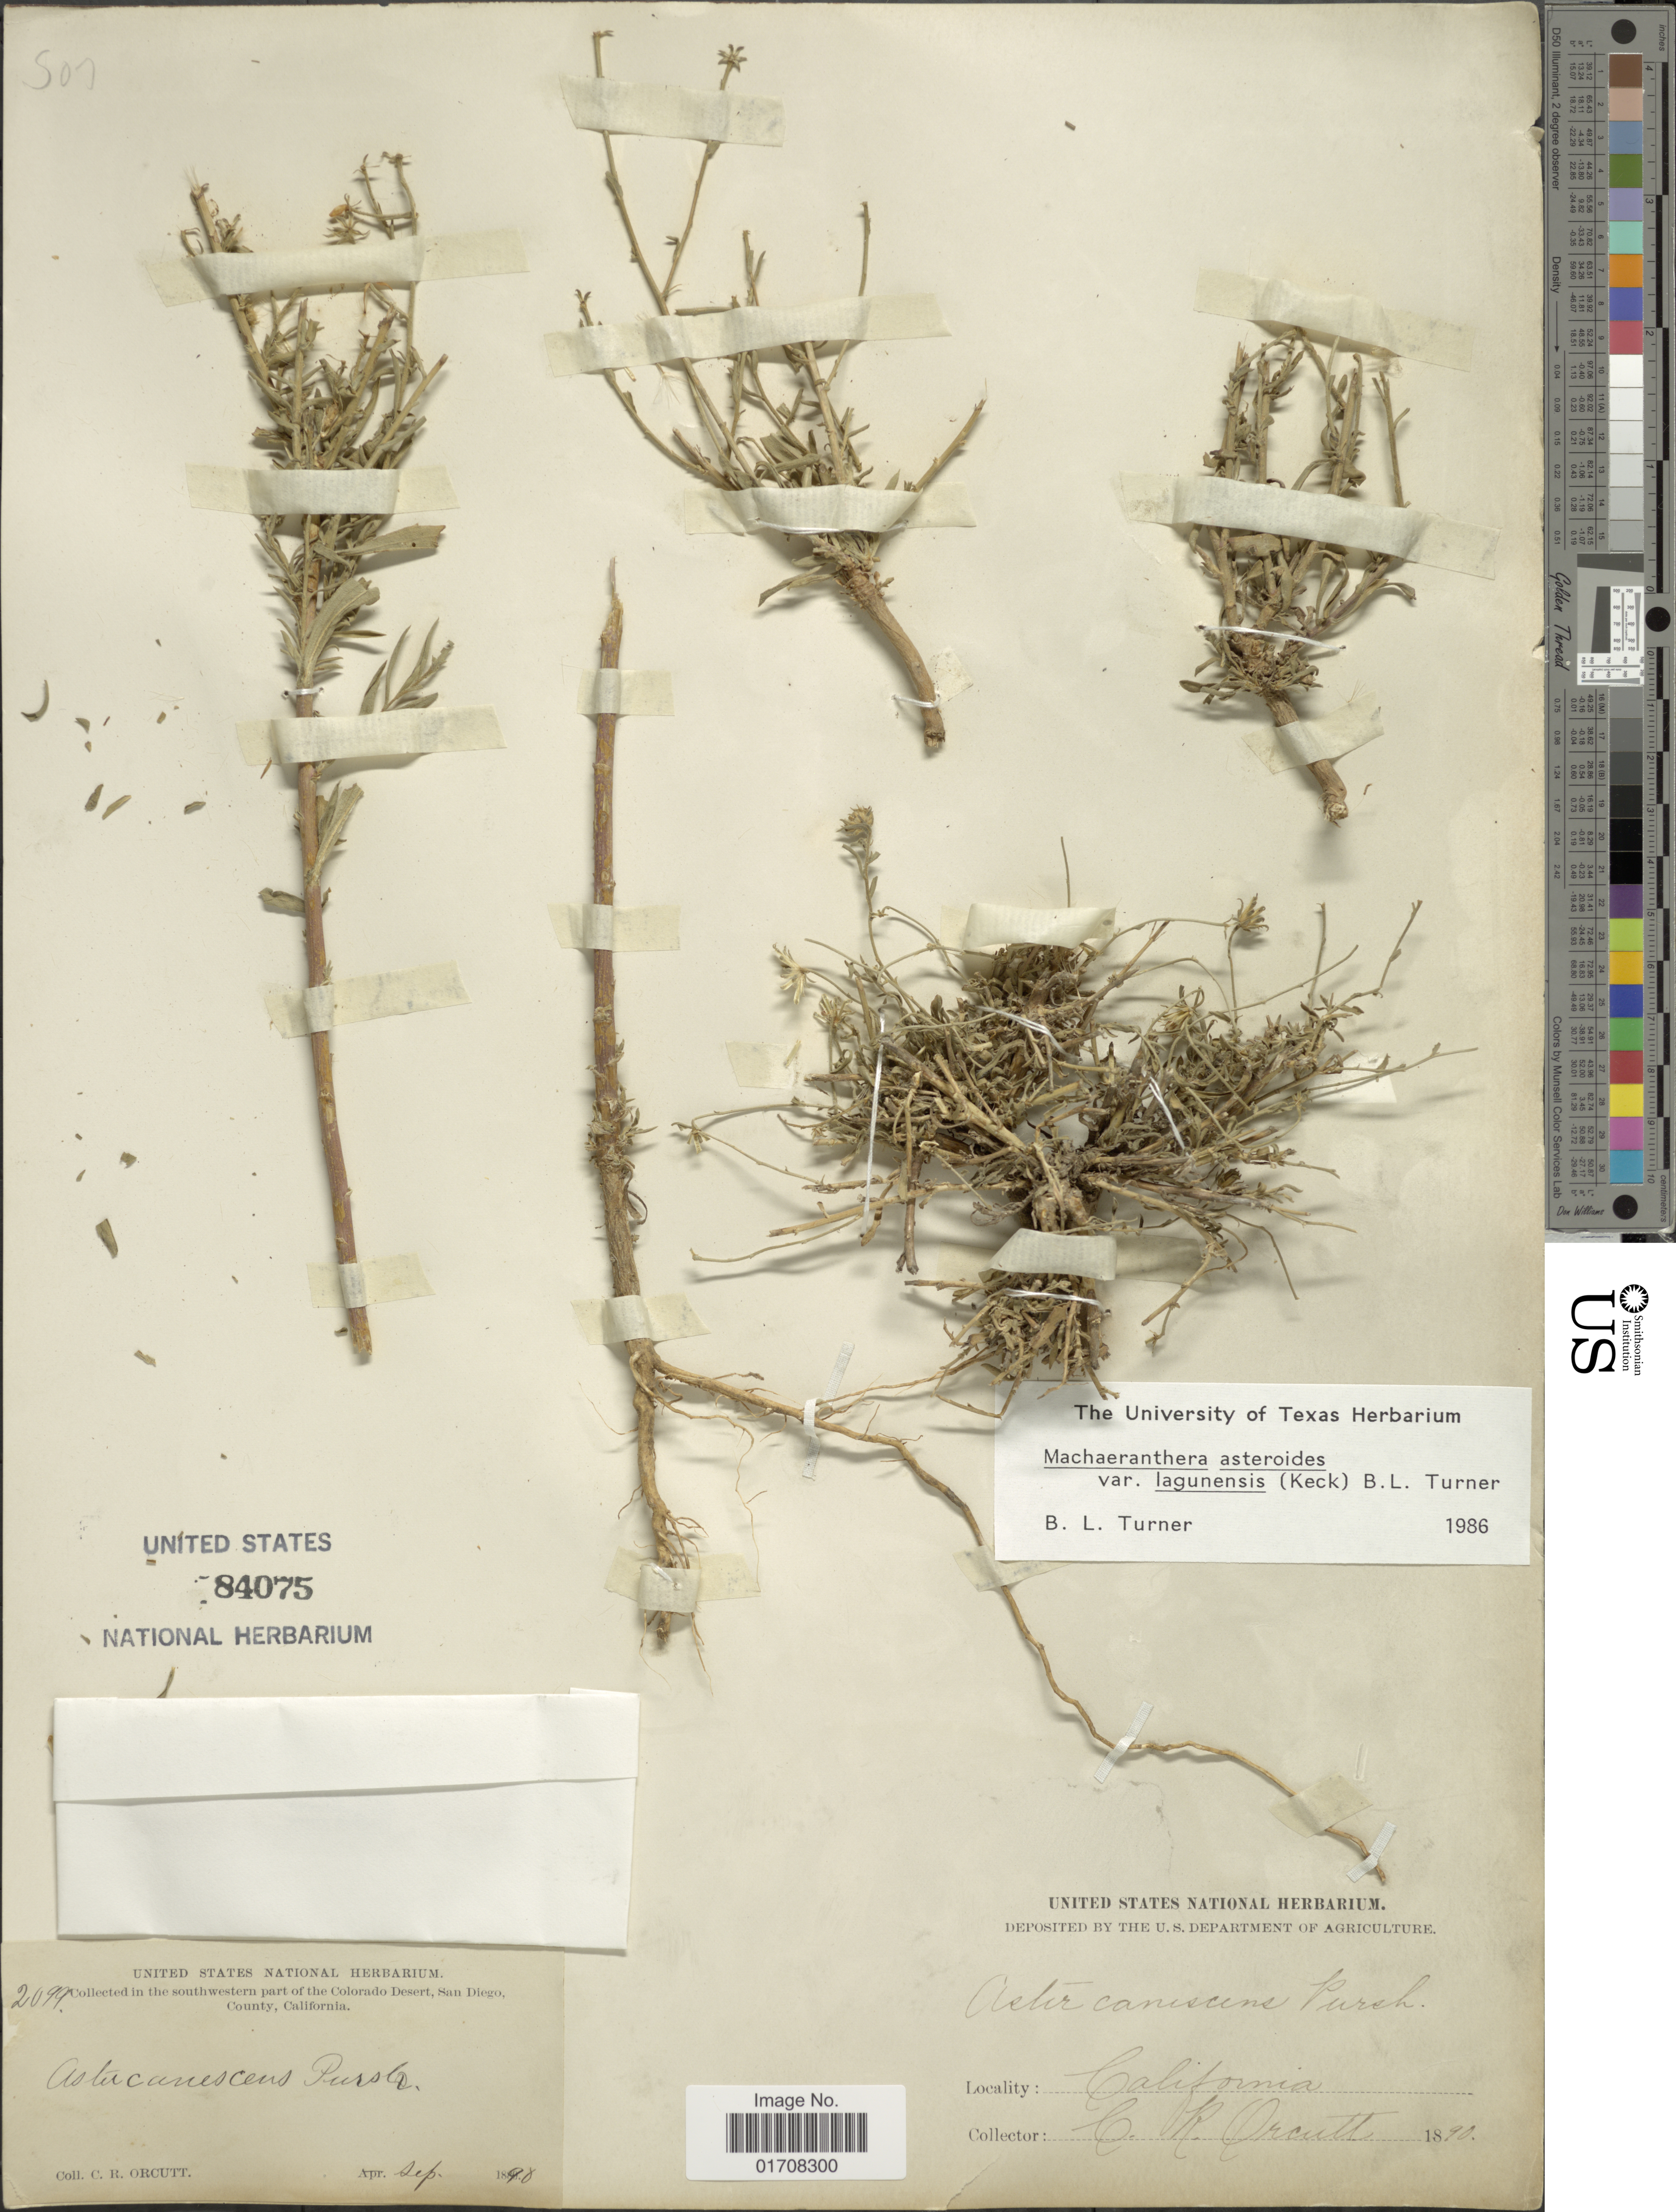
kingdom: Plantae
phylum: Tracheophyta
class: Magnoliopsida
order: Asterales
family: Asteraceae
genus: Machaeranthera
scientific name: Machaeranthera asteroides var. lagunensis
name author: (D.D. Keck) B.L. Turner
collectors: C. R. Orcutt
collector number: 2099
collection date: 1890-09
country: United States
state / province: California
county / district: San Diego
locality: Southwestern part of the Colorado Desert, San Diego County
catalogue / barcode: US 84075